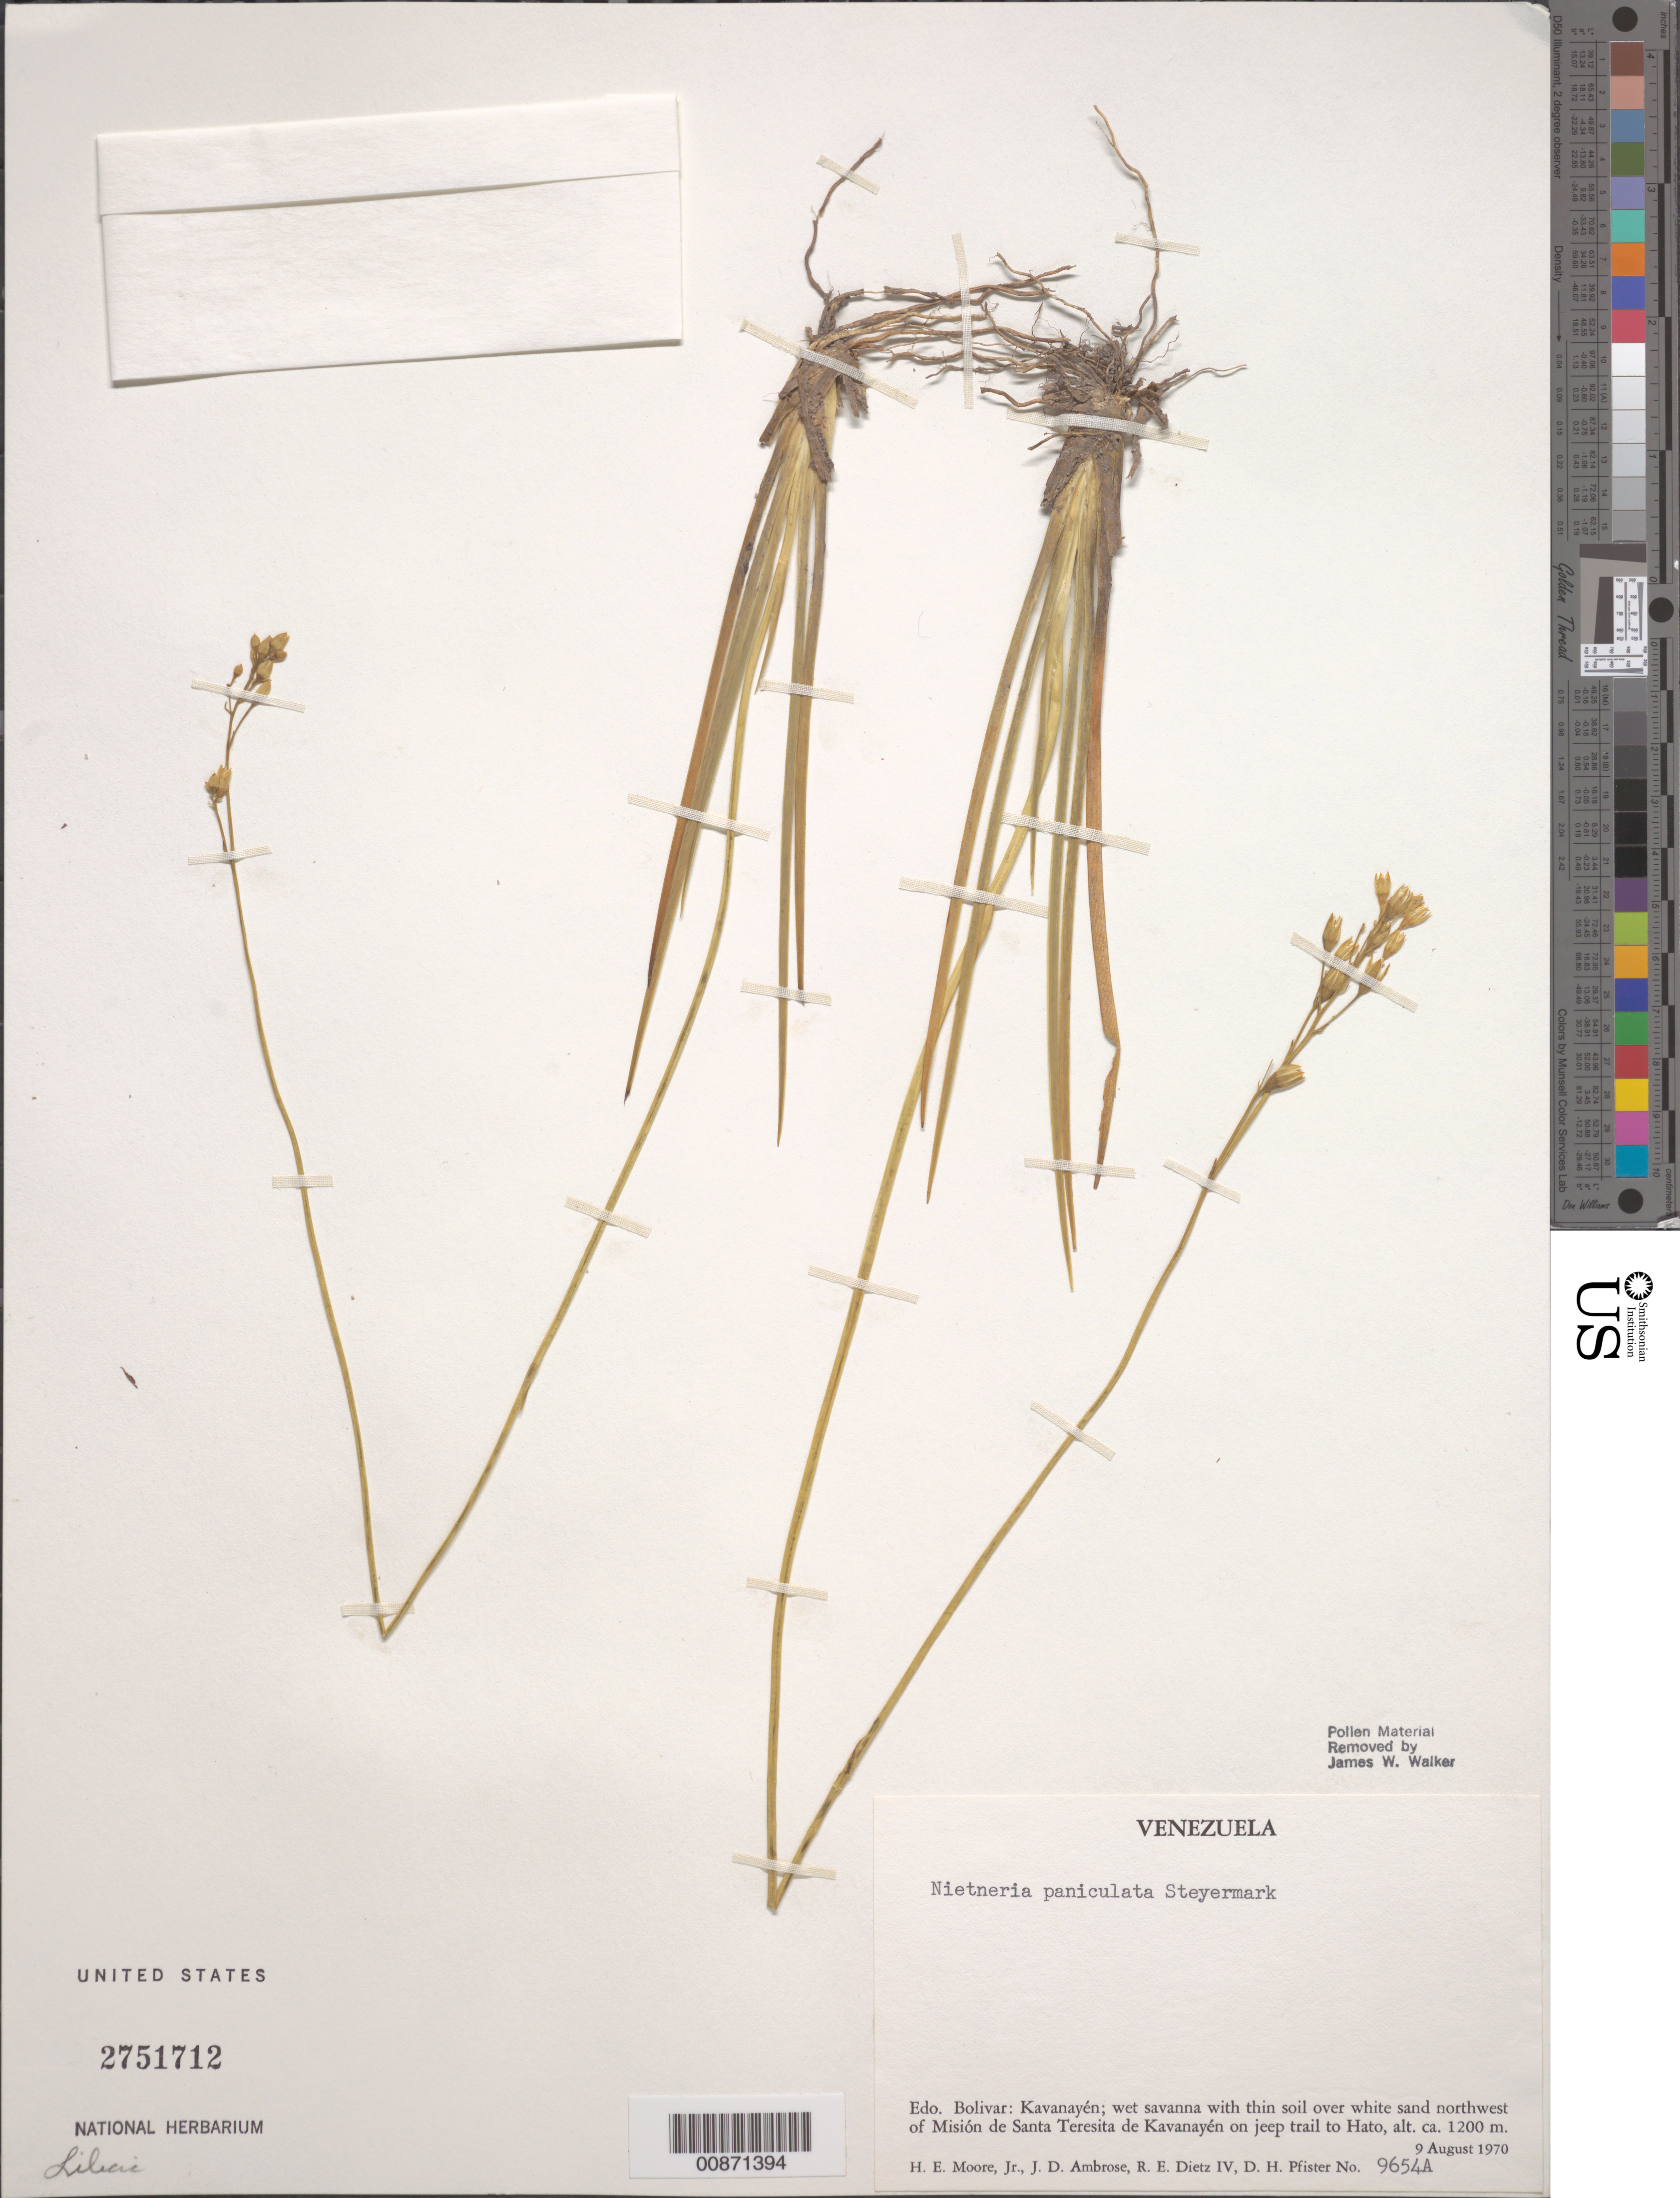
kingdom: Plantae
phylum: Tracheophyta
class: Liliopsida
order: Dioscoreales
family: Nartheciaceae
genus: Nietneria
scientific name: Nietneria paniculata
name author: Steyerm.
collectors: H. E. Moore, J. D. Ambrose, R. Dietz & D. H. Pfister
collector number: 9654 A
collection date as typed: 9-Aug-70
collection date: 1970-08-09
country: Venezuela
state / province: Bolívar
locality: Kavanayén, NW of Misión de Santa Teresita de Kavanayén on jeep trail to Hato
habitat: Wet savanna with thin soil over white sand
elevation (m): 1200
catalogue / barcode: US 2751712